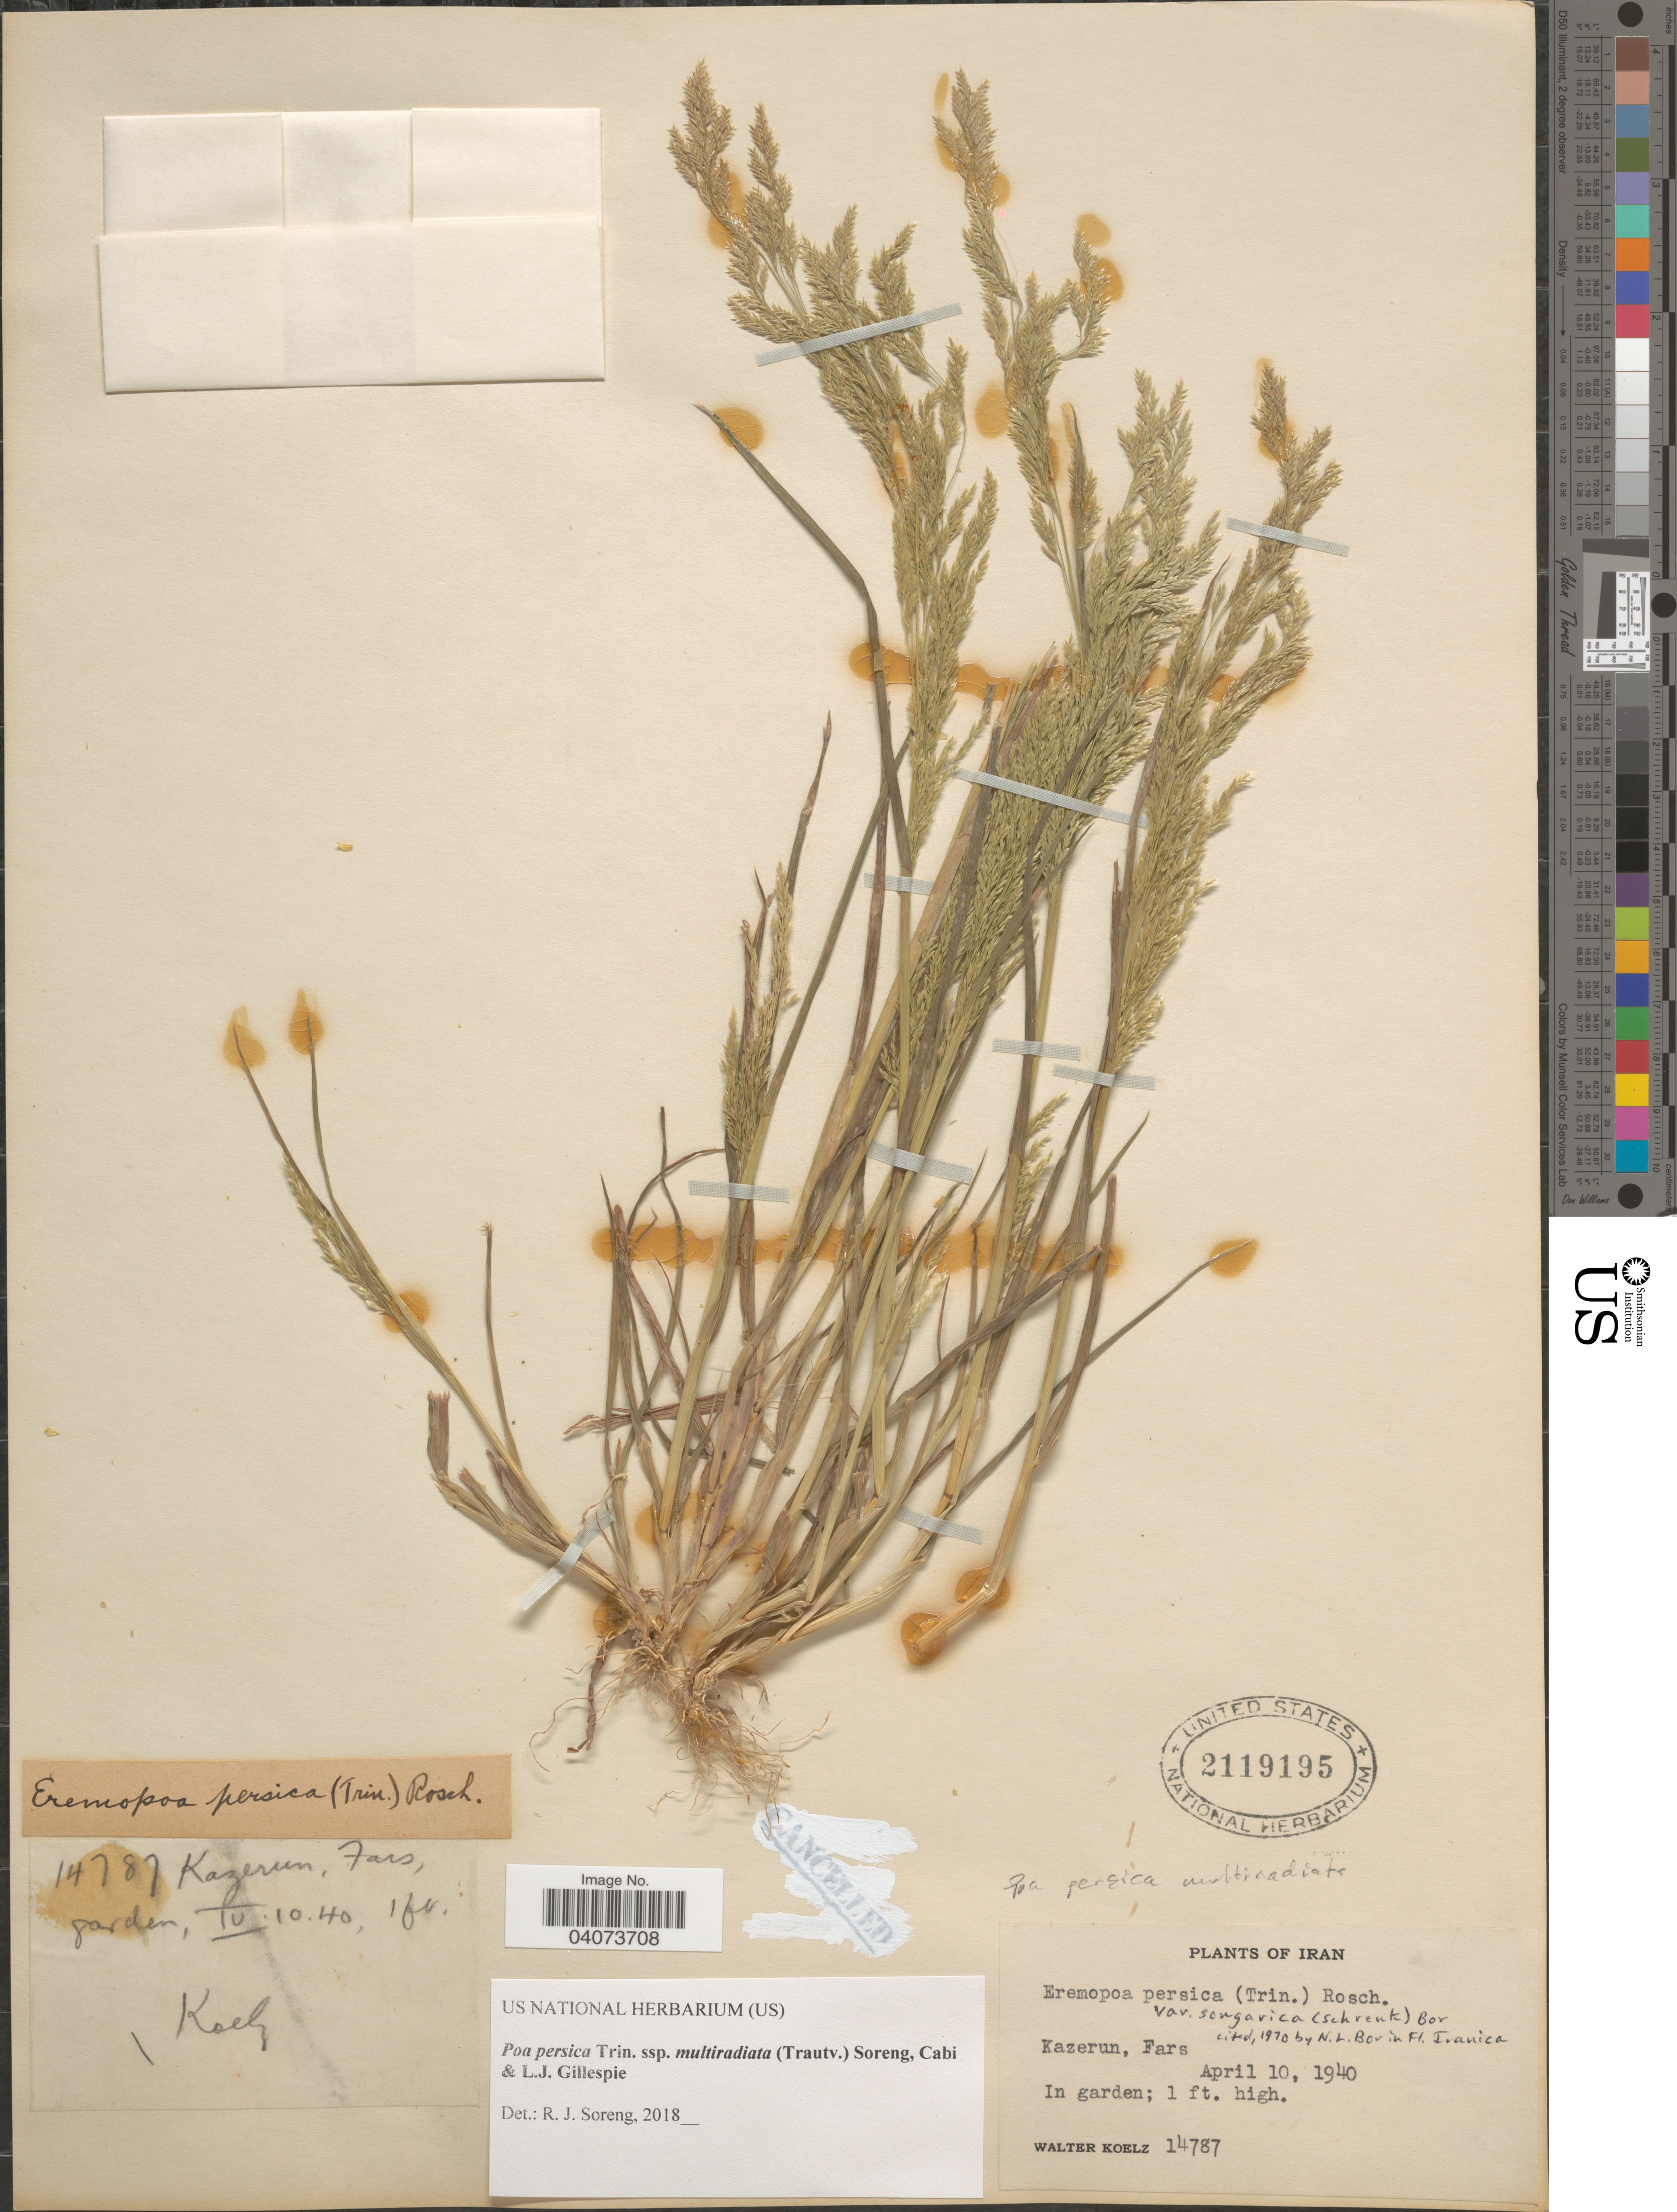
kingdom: Plantae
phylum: Tracheophyta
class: Liliopsida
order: Poales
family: Poaceae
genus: Poa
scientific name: Poa persica subsp. multiradiata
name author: (Trautv.) Soreng et al.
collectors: W. N. Koelz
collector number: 14787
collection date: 1940-04-10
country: Iran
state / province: Fars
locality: Kazerun.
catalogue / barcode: US 2119195